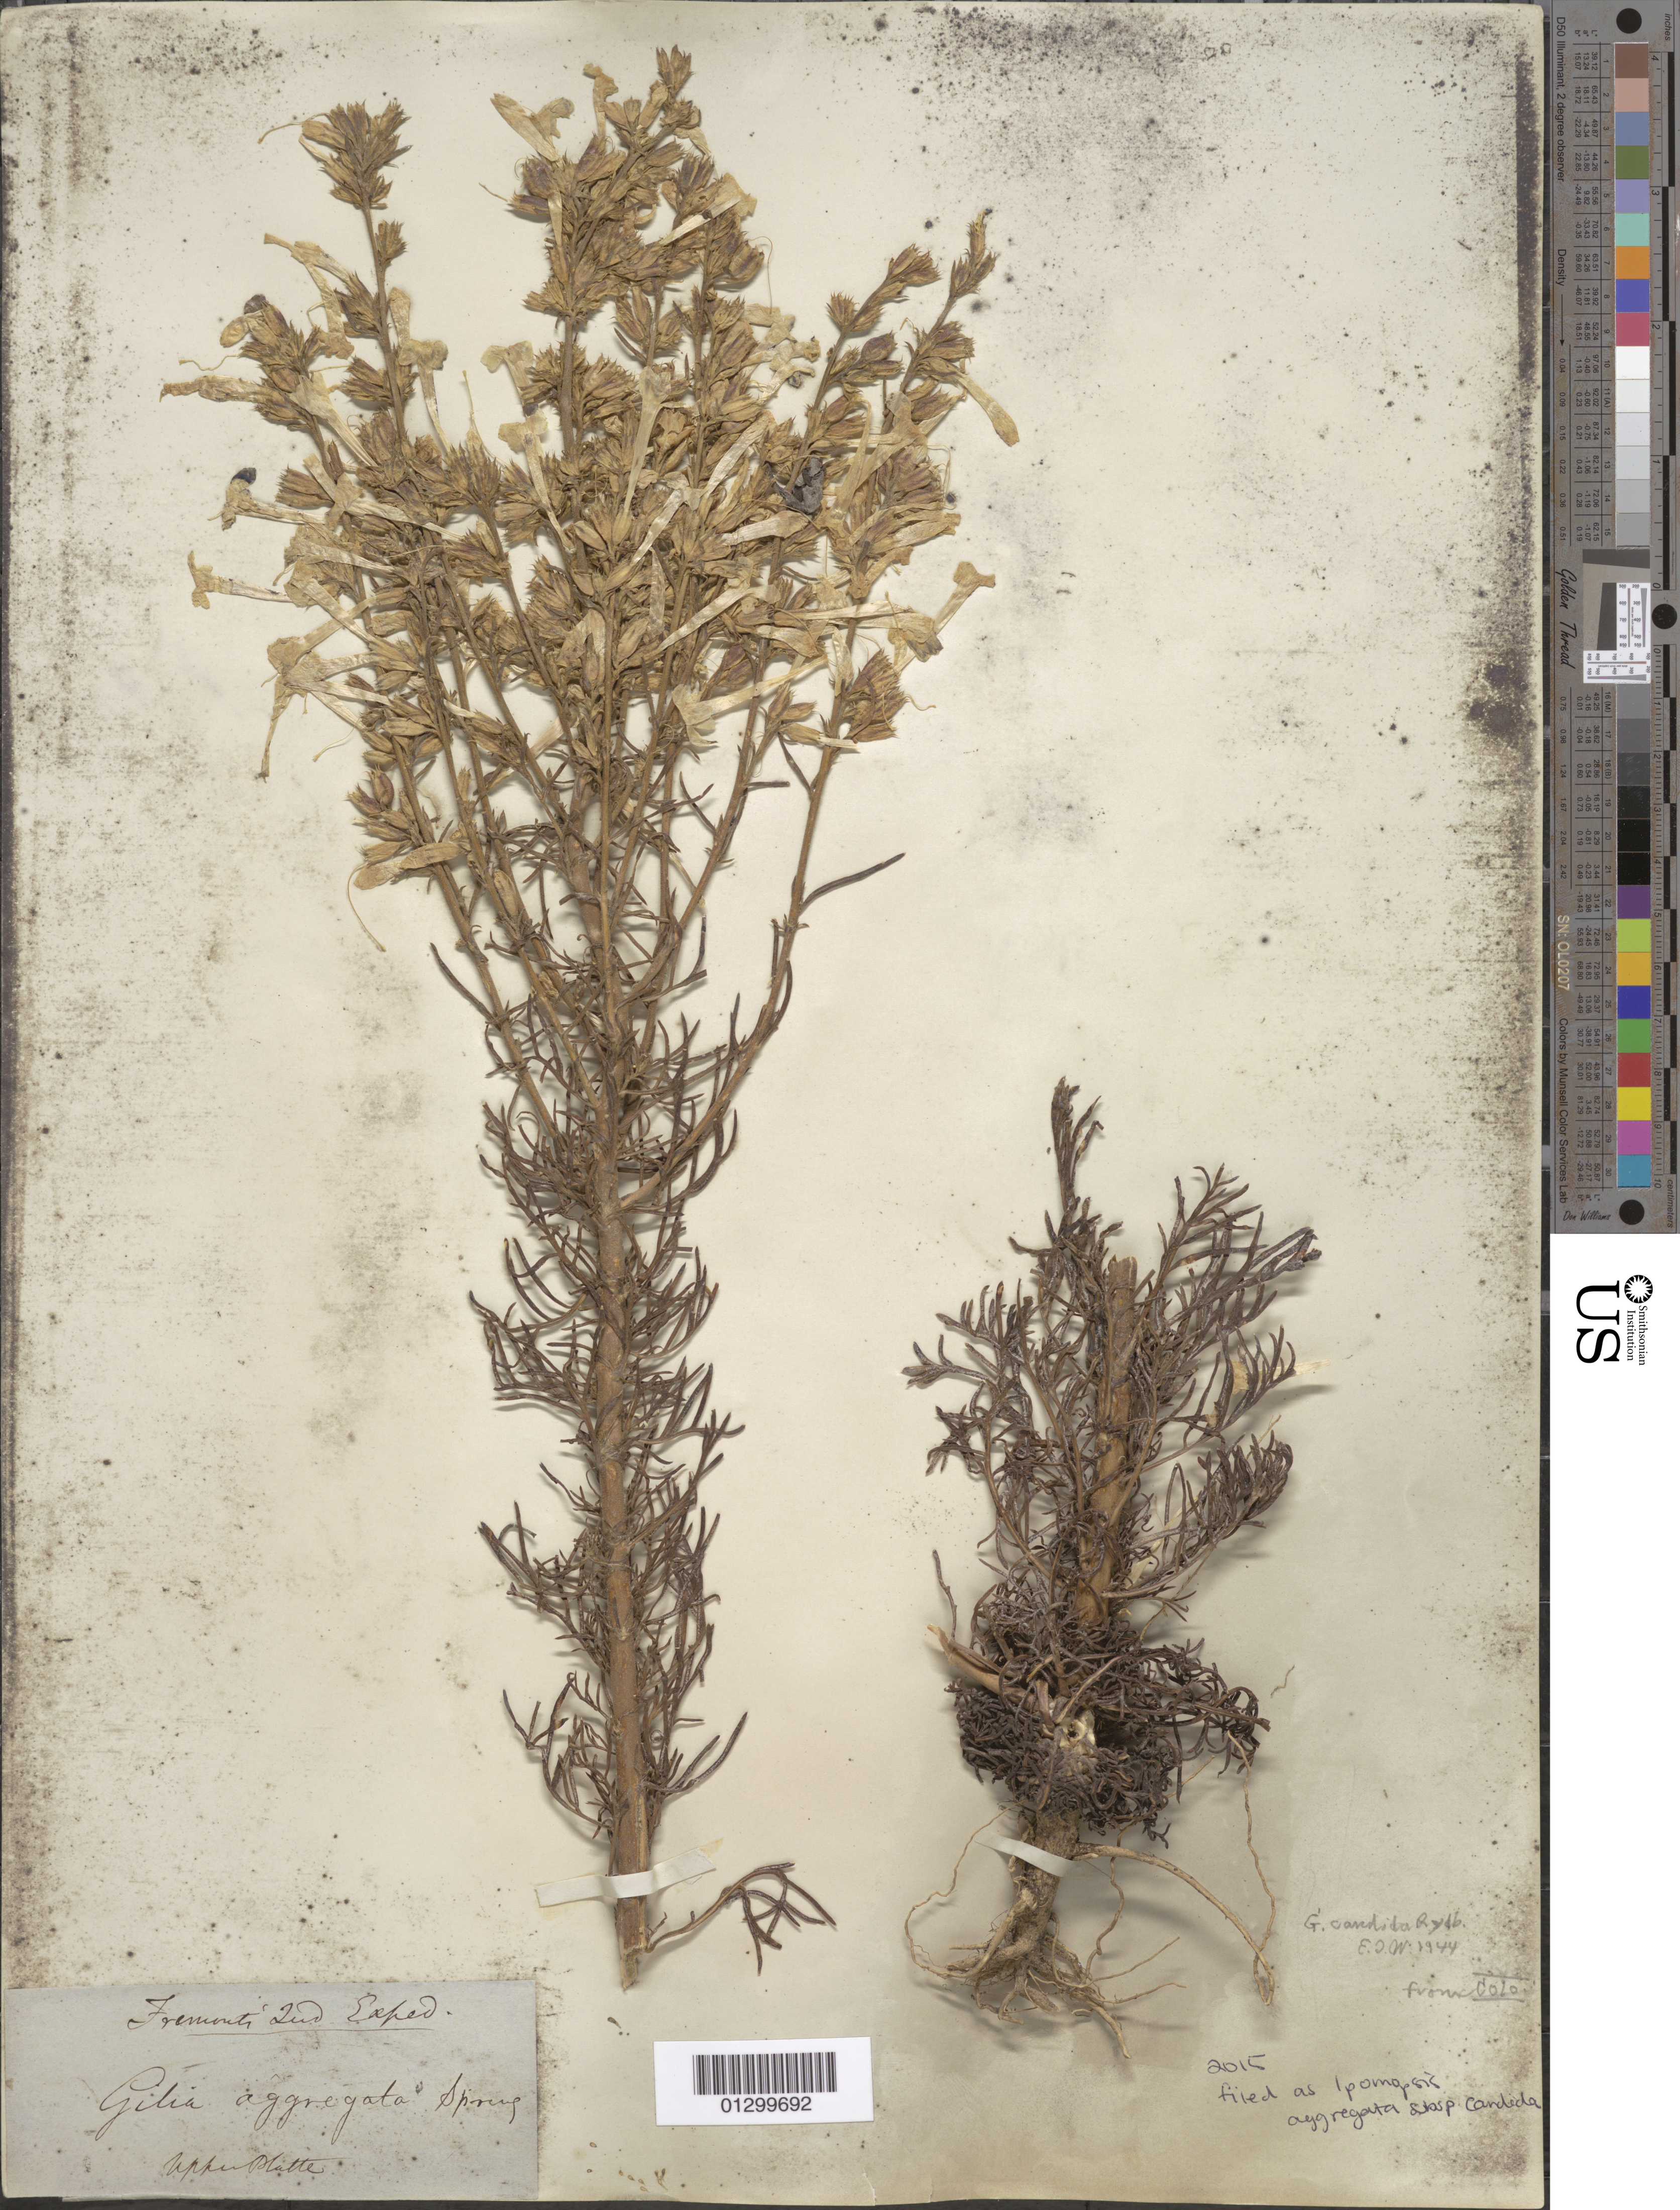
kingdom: Plantae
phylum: Tracheophyta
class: Magnoliopsida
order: Ericales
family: Polemoniaceae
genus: Ipomopsis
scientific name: Ipomopsis aggregata subsp. candida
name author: (Rydb.) V.E. Grant & A.D. Grant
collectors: J. C. Frémont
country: United States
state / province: Colorado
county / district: Morgan County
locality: Upper Platte